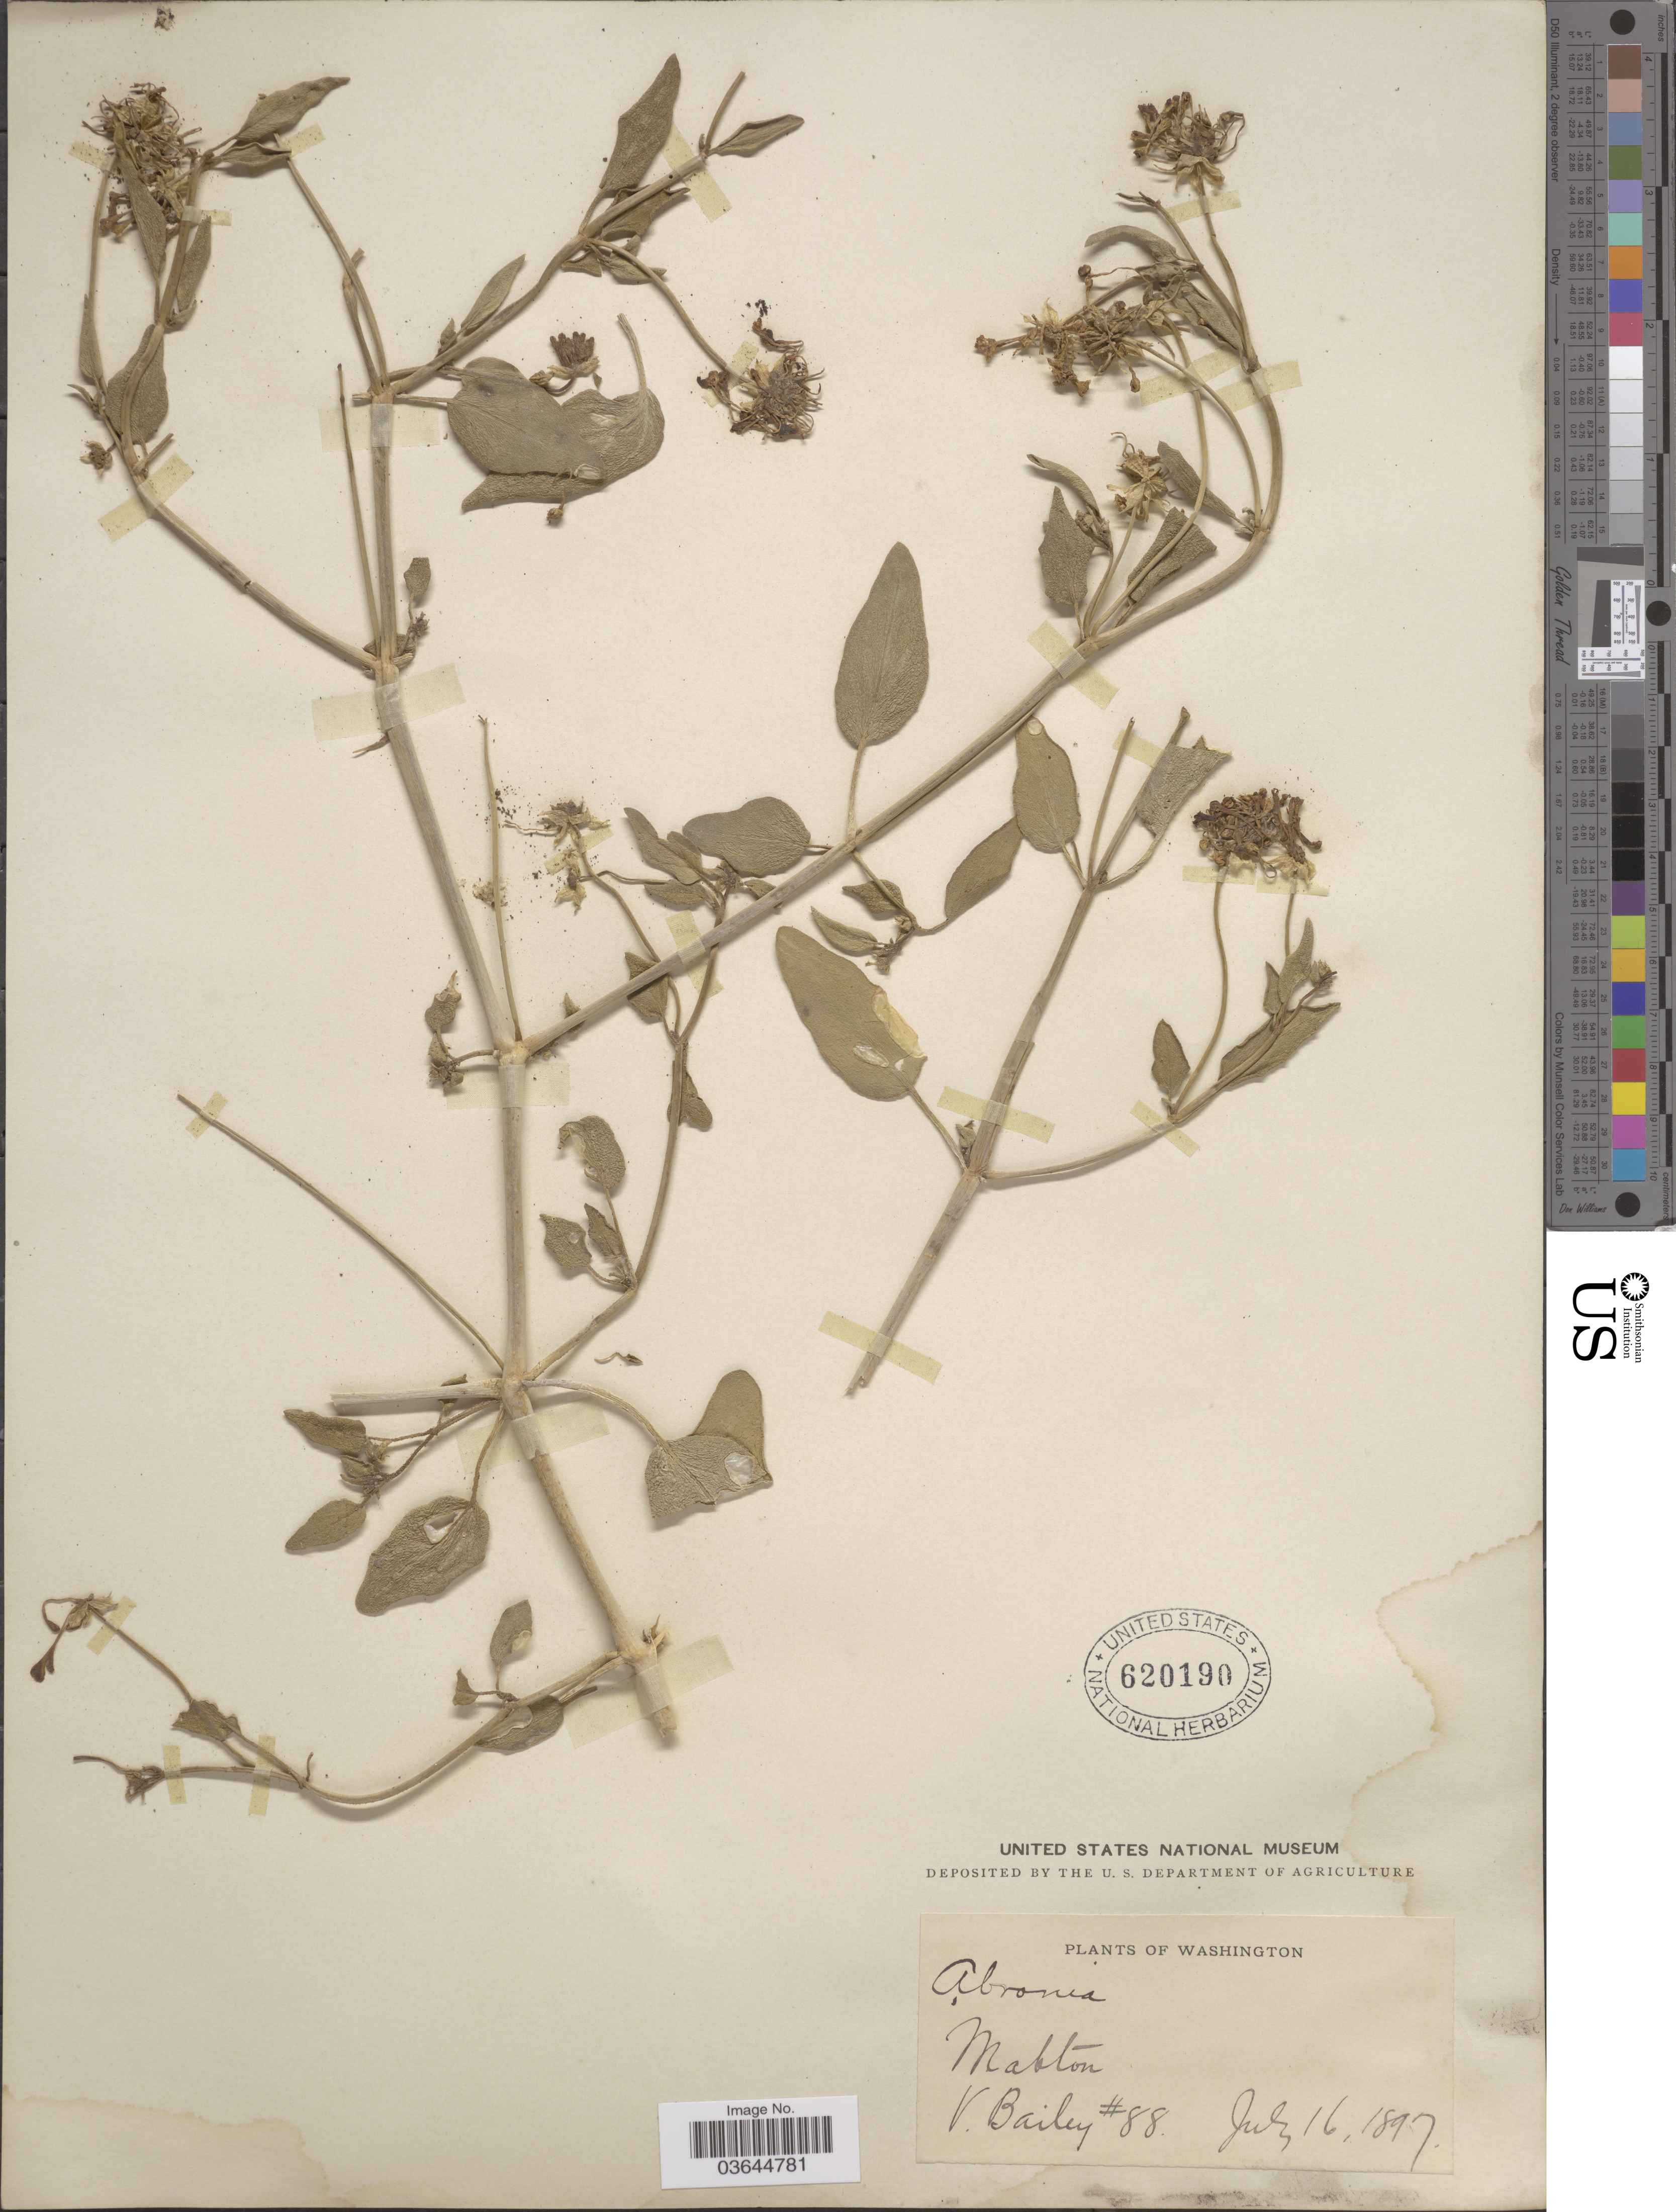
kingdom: Plantae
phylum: Tracheophyta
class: Magnoliopsida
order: Caryophyllales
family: Nyctaginaceae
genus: Abronia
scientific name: Abronia mellifera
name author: Douglas ex Hook.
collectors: V. L. Bailey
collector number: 88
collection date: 1897-07-16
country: United States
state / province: Washington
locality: Mabton.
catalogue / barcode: US 620190